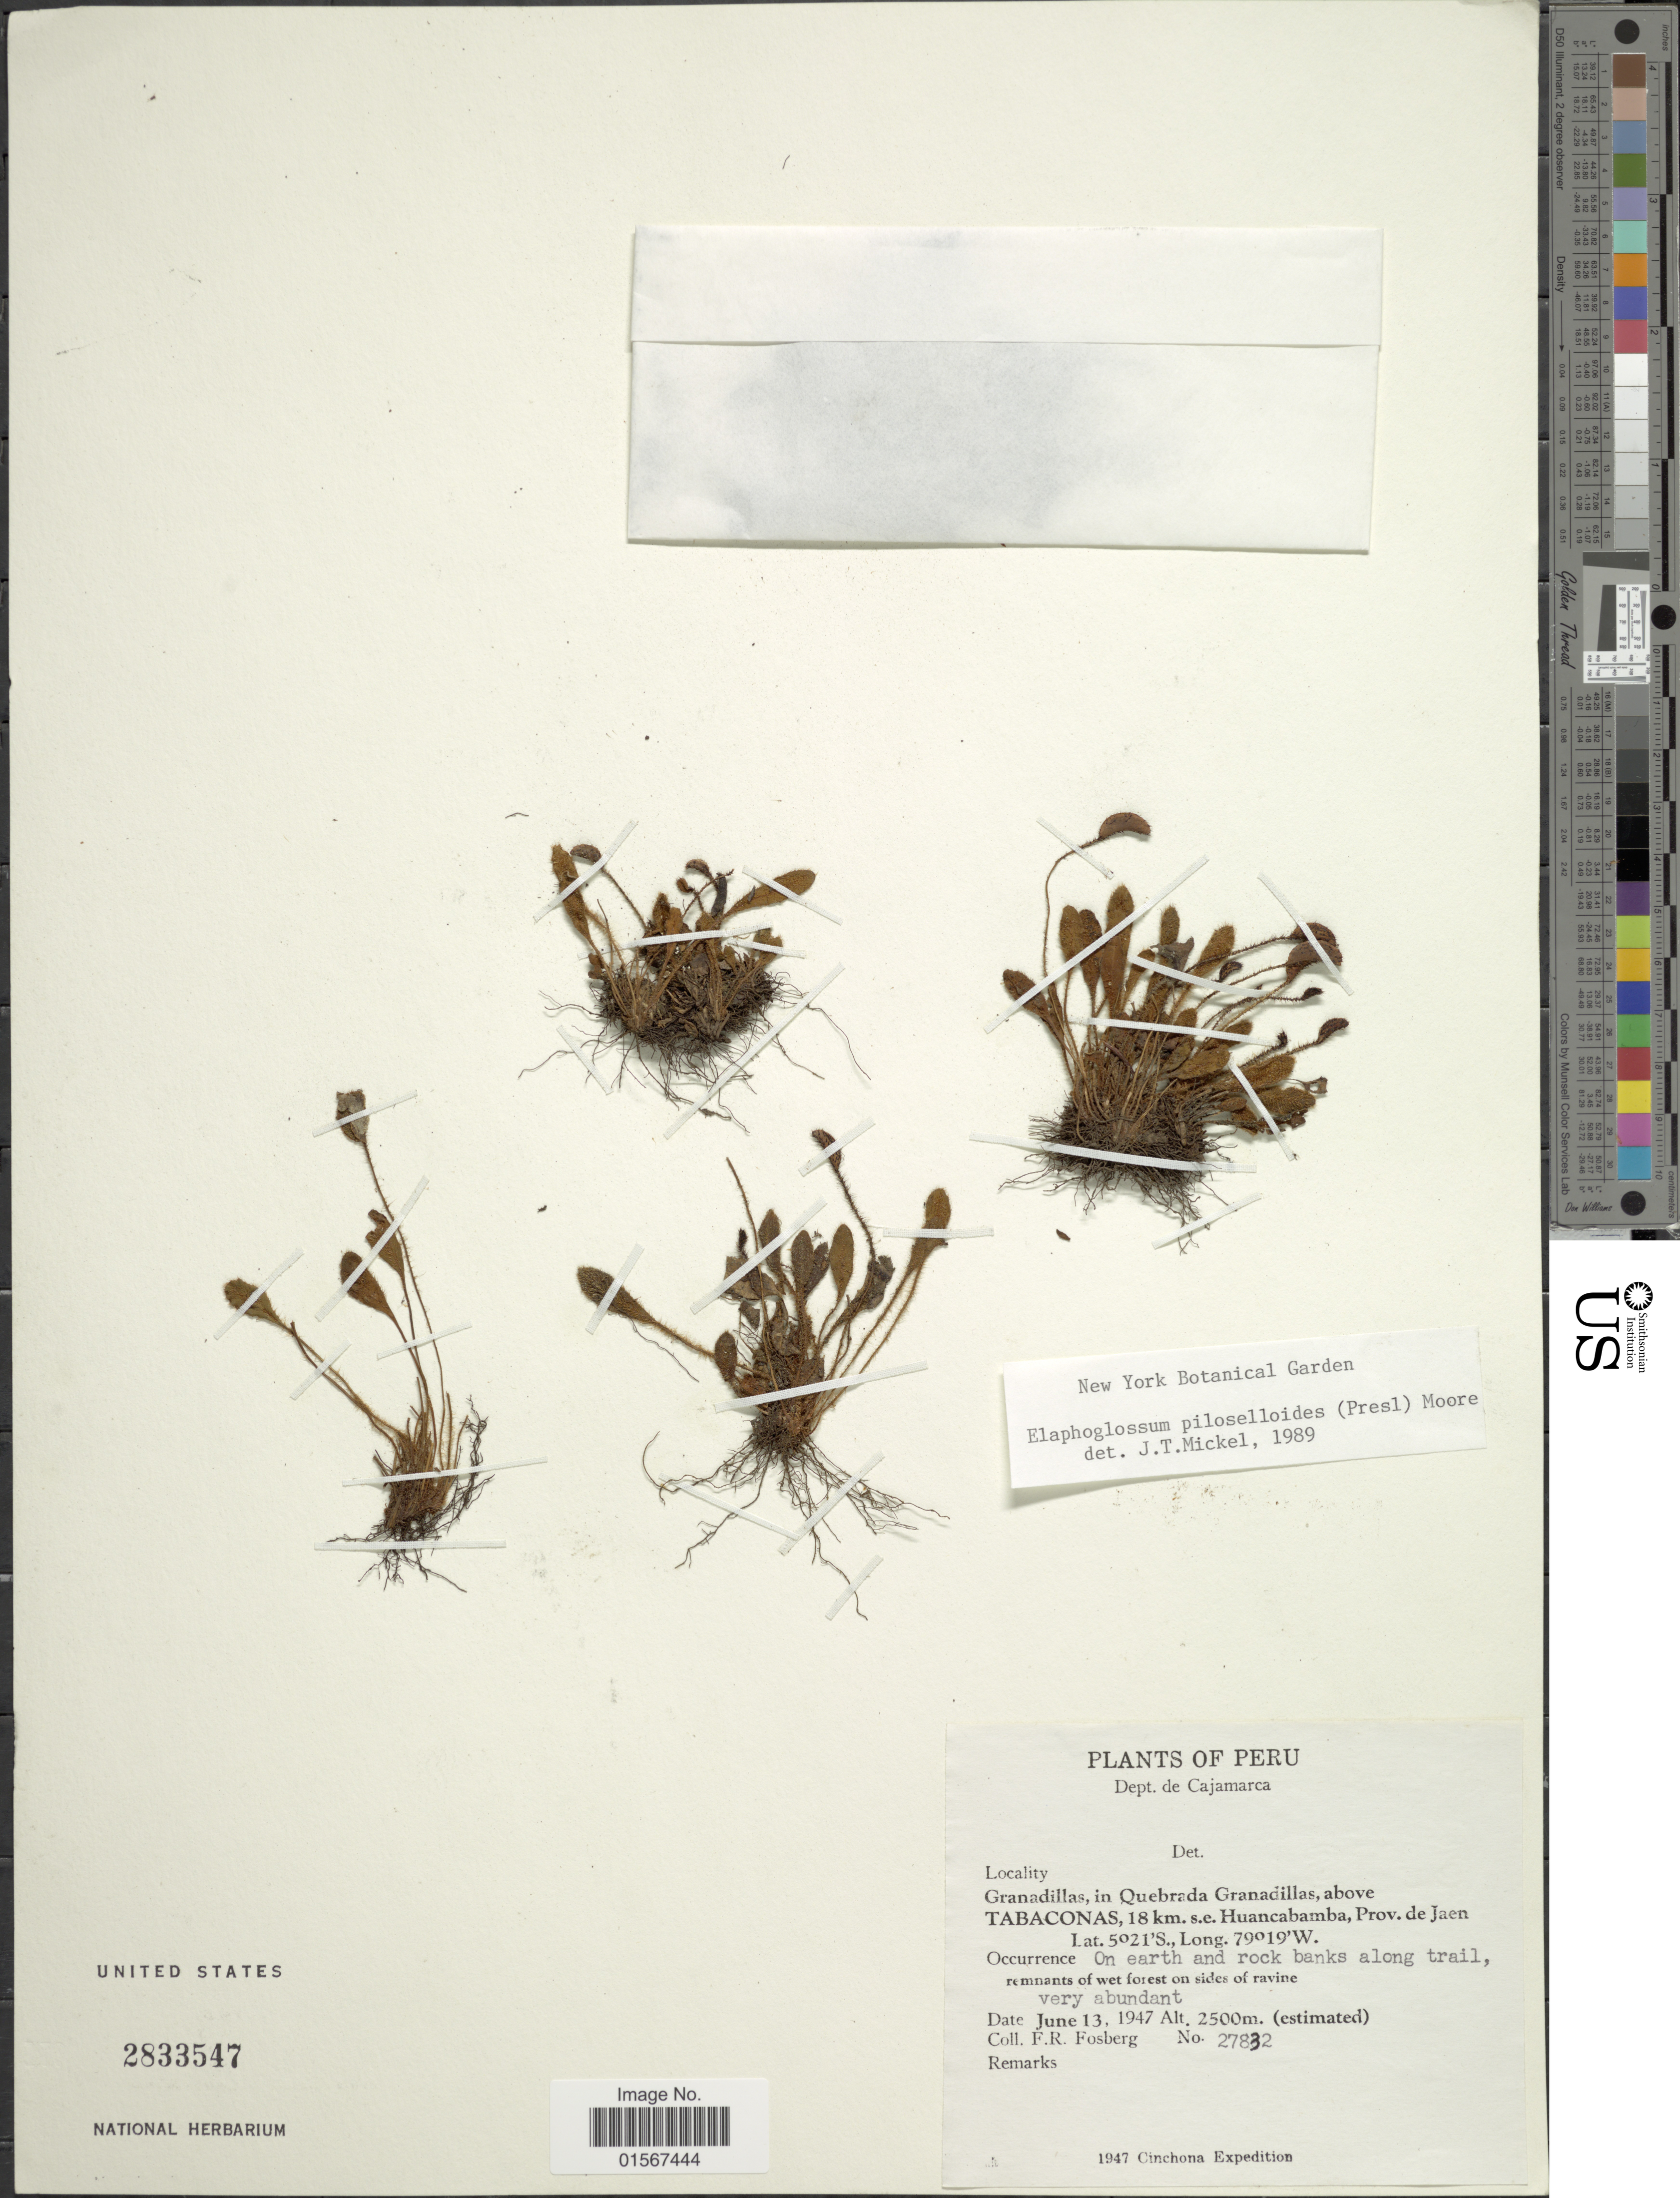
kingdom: Plantae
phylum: Tracheophyta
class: Polypodiopsida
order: Polypodiales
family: Dryopteridaceae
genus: Elaphoglossum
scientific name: Elaphoglossum piloselloides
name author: (C. Presl) T. Moore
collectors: F. R. Fosberg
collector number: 27832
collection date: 1947-06-13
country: Peru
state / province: Cajamarca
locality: Peru, Dept, de Cajamarca, Granadillas in Quebrada Granadillas, above Tabaconas, 18 km. s.e. Huancabamba, Prov. de Jaen.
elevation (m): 2500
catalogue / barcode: US 2833547